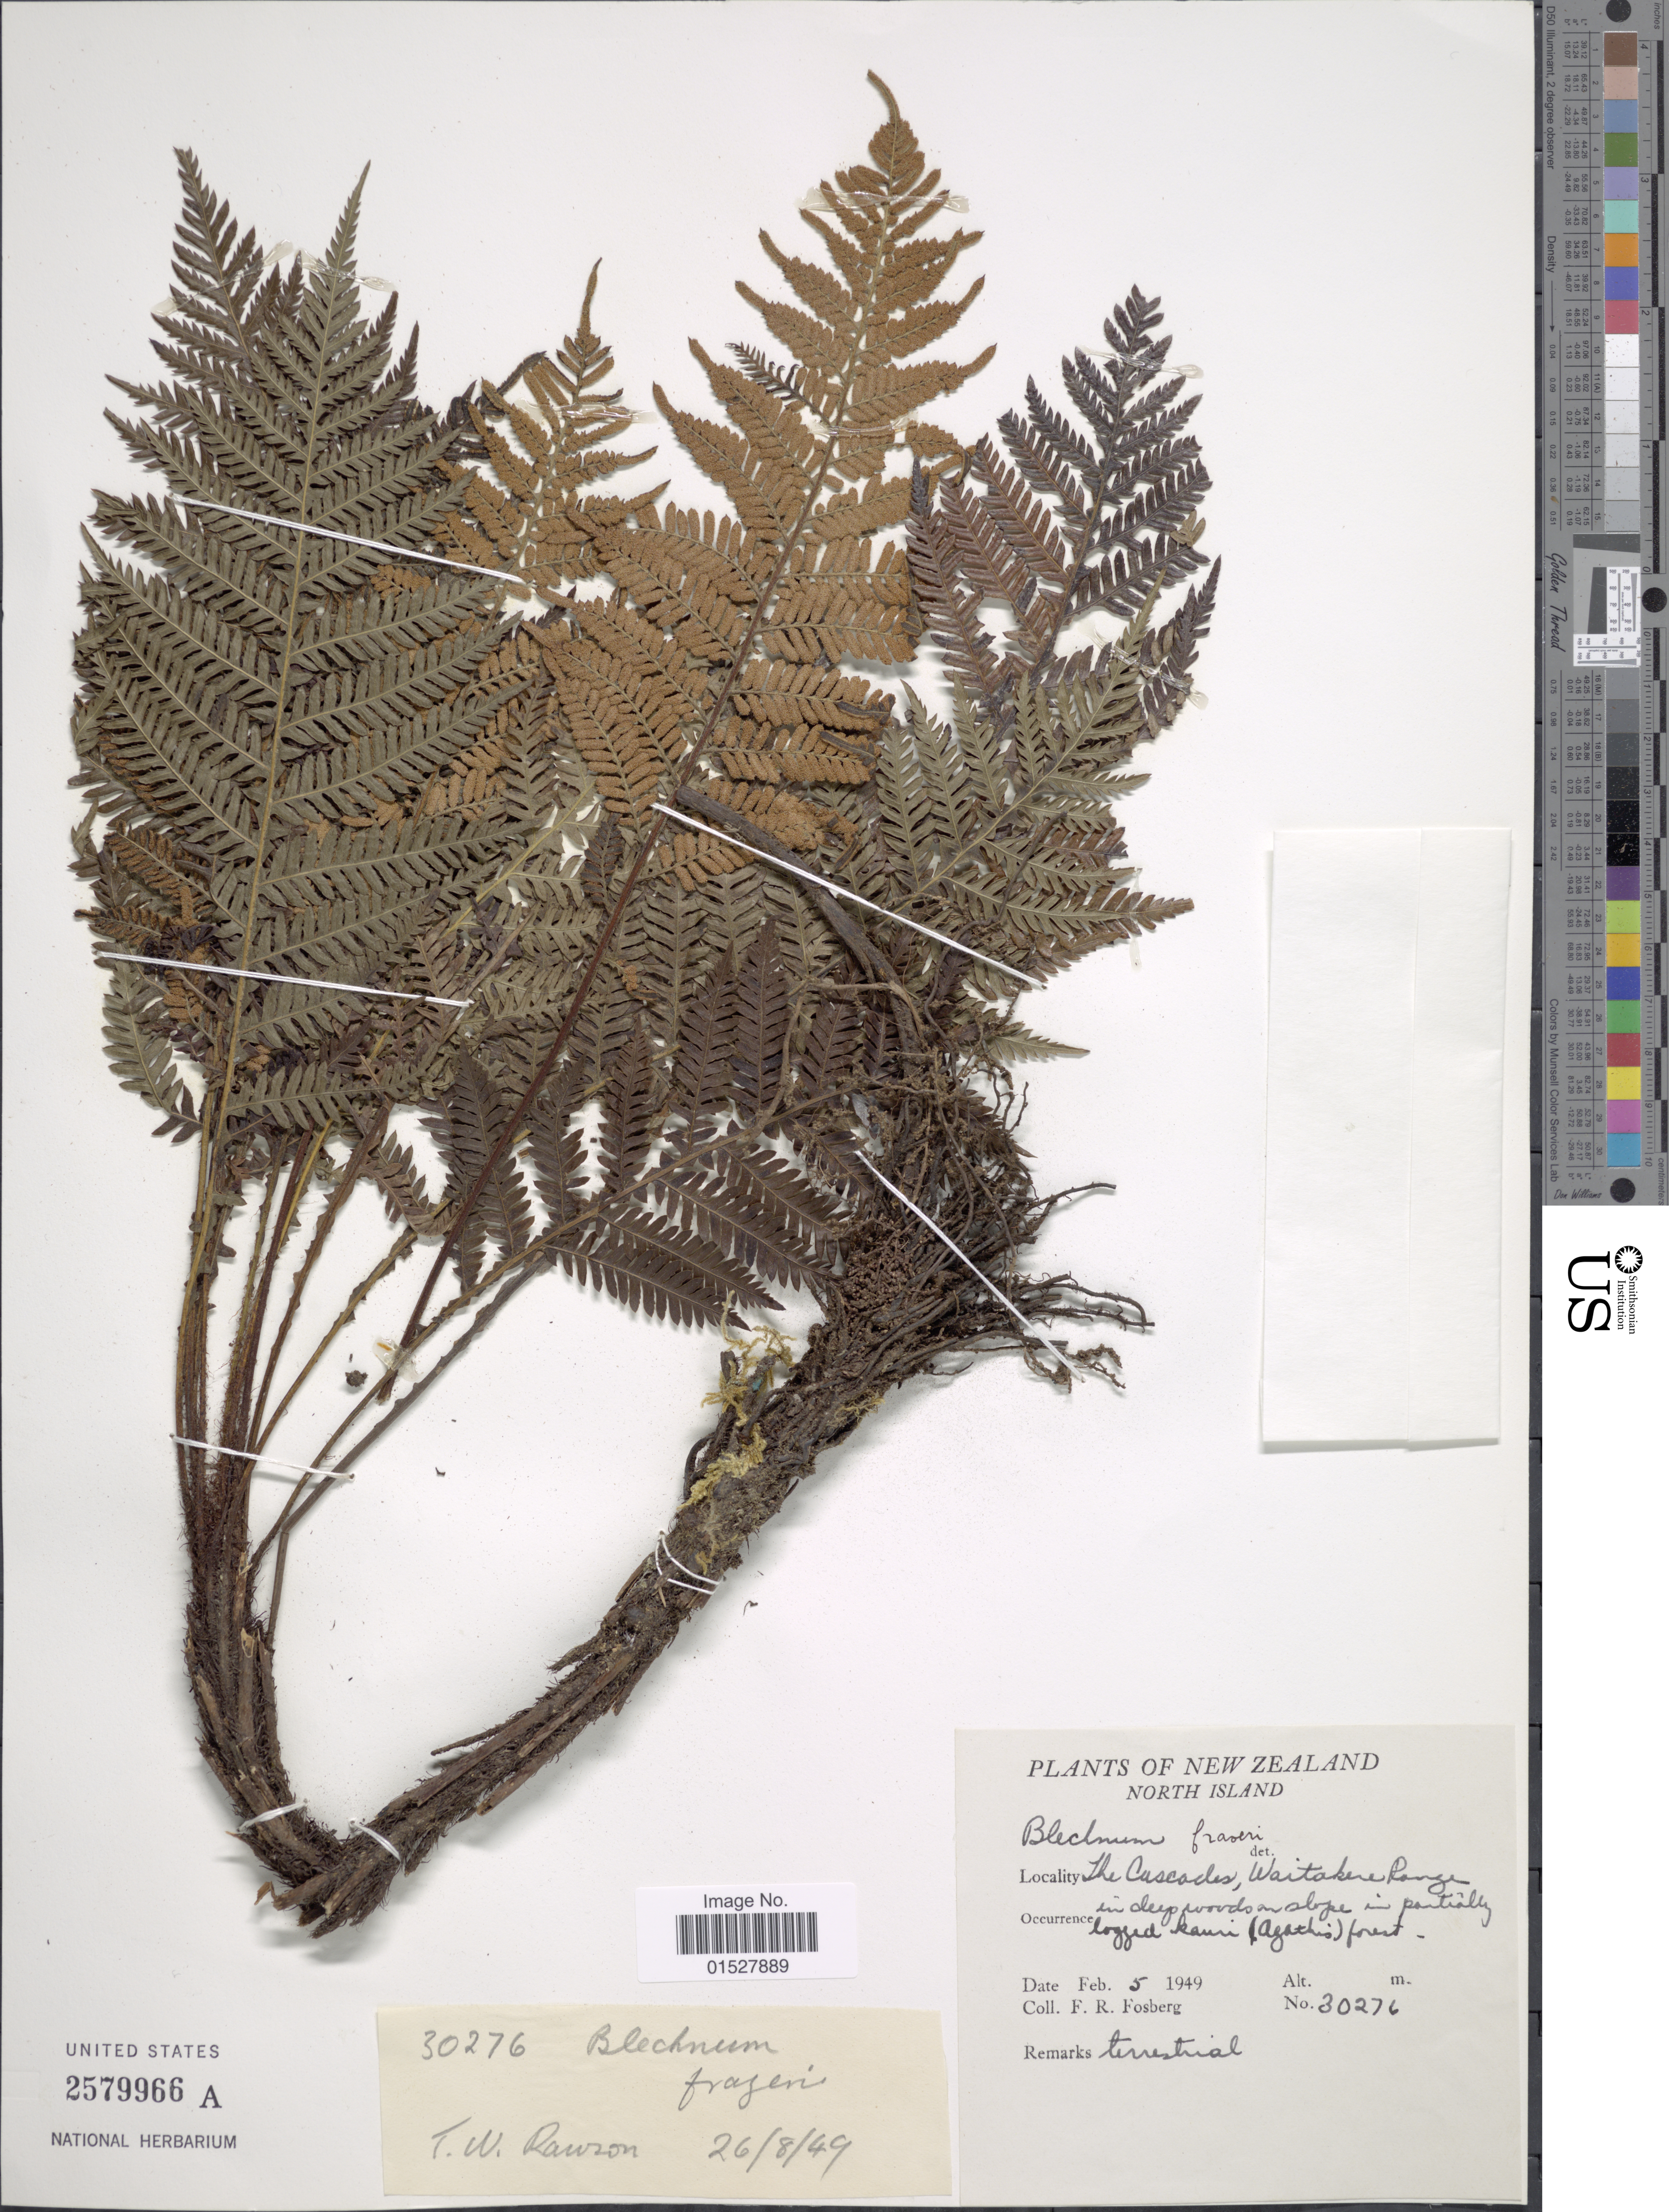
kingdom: Plantae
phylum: Tracheophyta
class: Polypodiopsida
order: Polypodiales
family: Blechnaceae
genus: Blechnum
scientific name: Blechnum fraseri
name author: (A. Cunn.) Luerss.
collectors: F. R. Fosberg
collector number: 30276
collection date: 1949-02-05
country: New Zealand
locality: North Island, The Cascades, Waitakere Ranges.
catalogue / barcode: US 2579966A